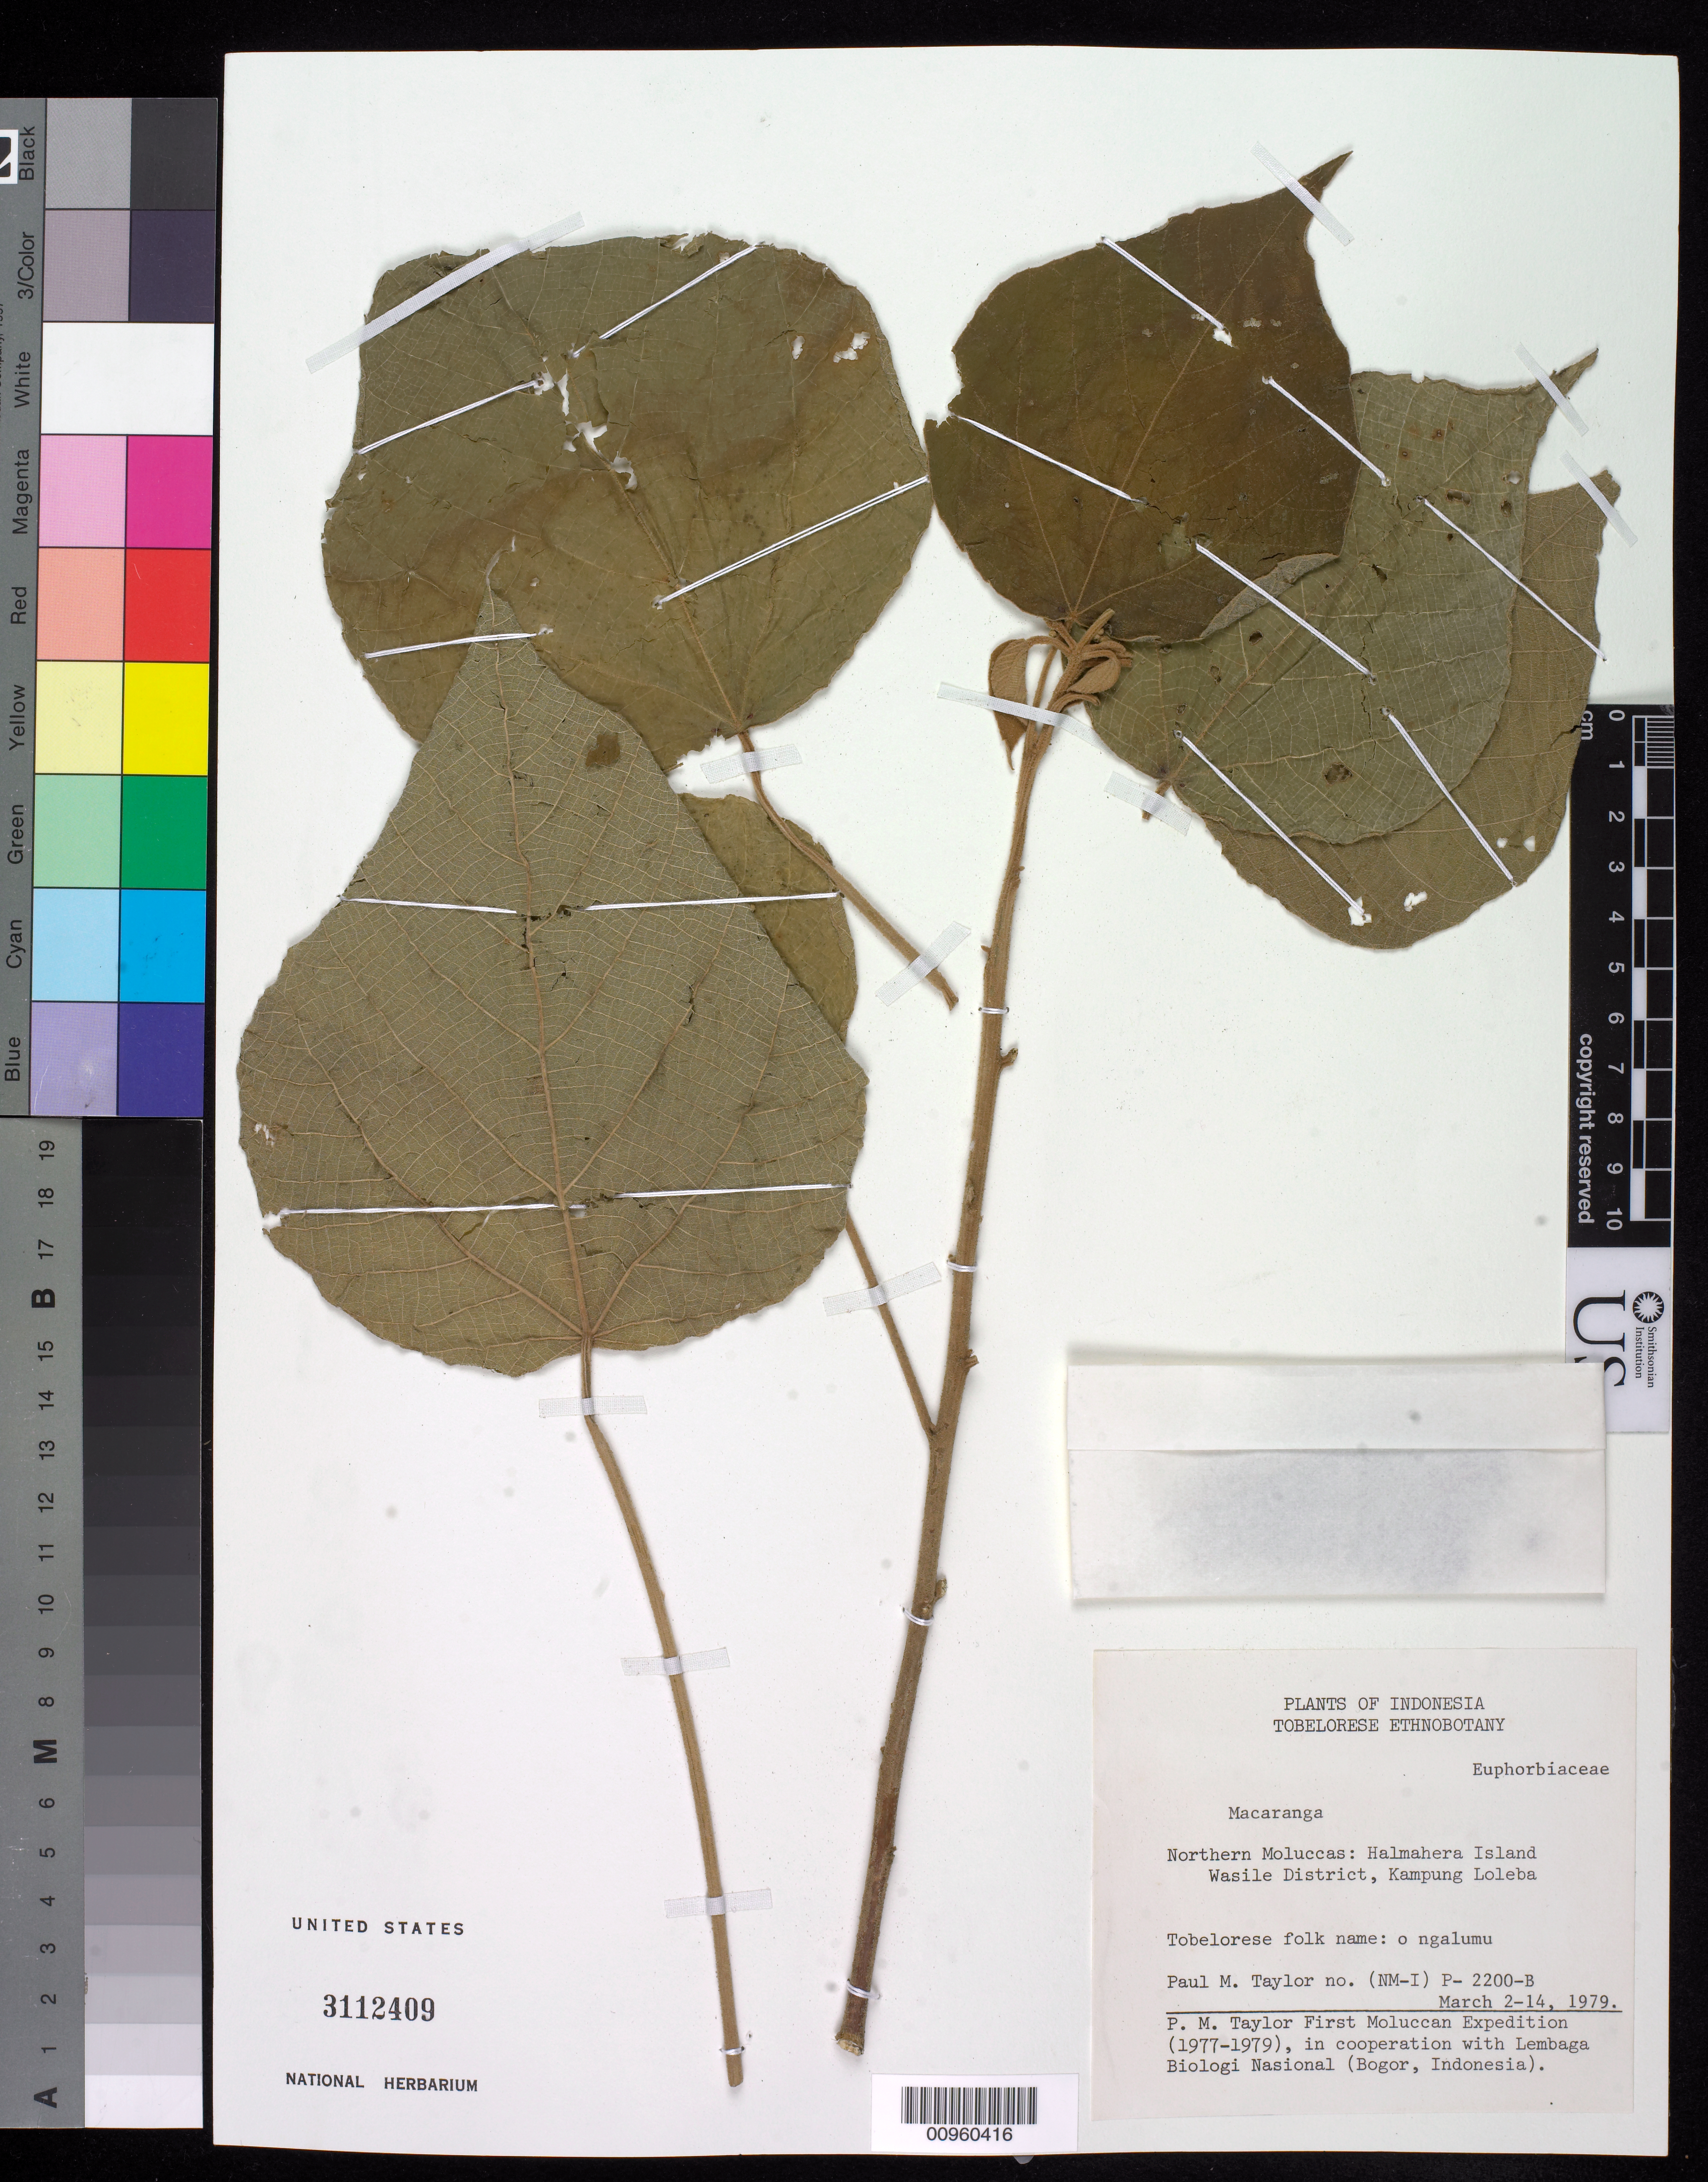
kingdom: Plantae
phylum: Tracheophyta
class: Magnoliopsida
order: Malpighiales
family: Euphorbiaceae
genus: Macaranga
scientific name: Macaranga sp.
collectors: P. M. Taylor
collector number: P 2200 B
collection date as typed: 02 Mar 1979 to 13 Mar 1979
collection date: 1979-03-02/1979-03-13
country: Indonesia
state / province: Maluku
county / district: Maluku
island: Halmahera I.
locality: Northern Moluccas, Wasile Dist., Kampung Loleba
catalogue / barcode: US 3112409